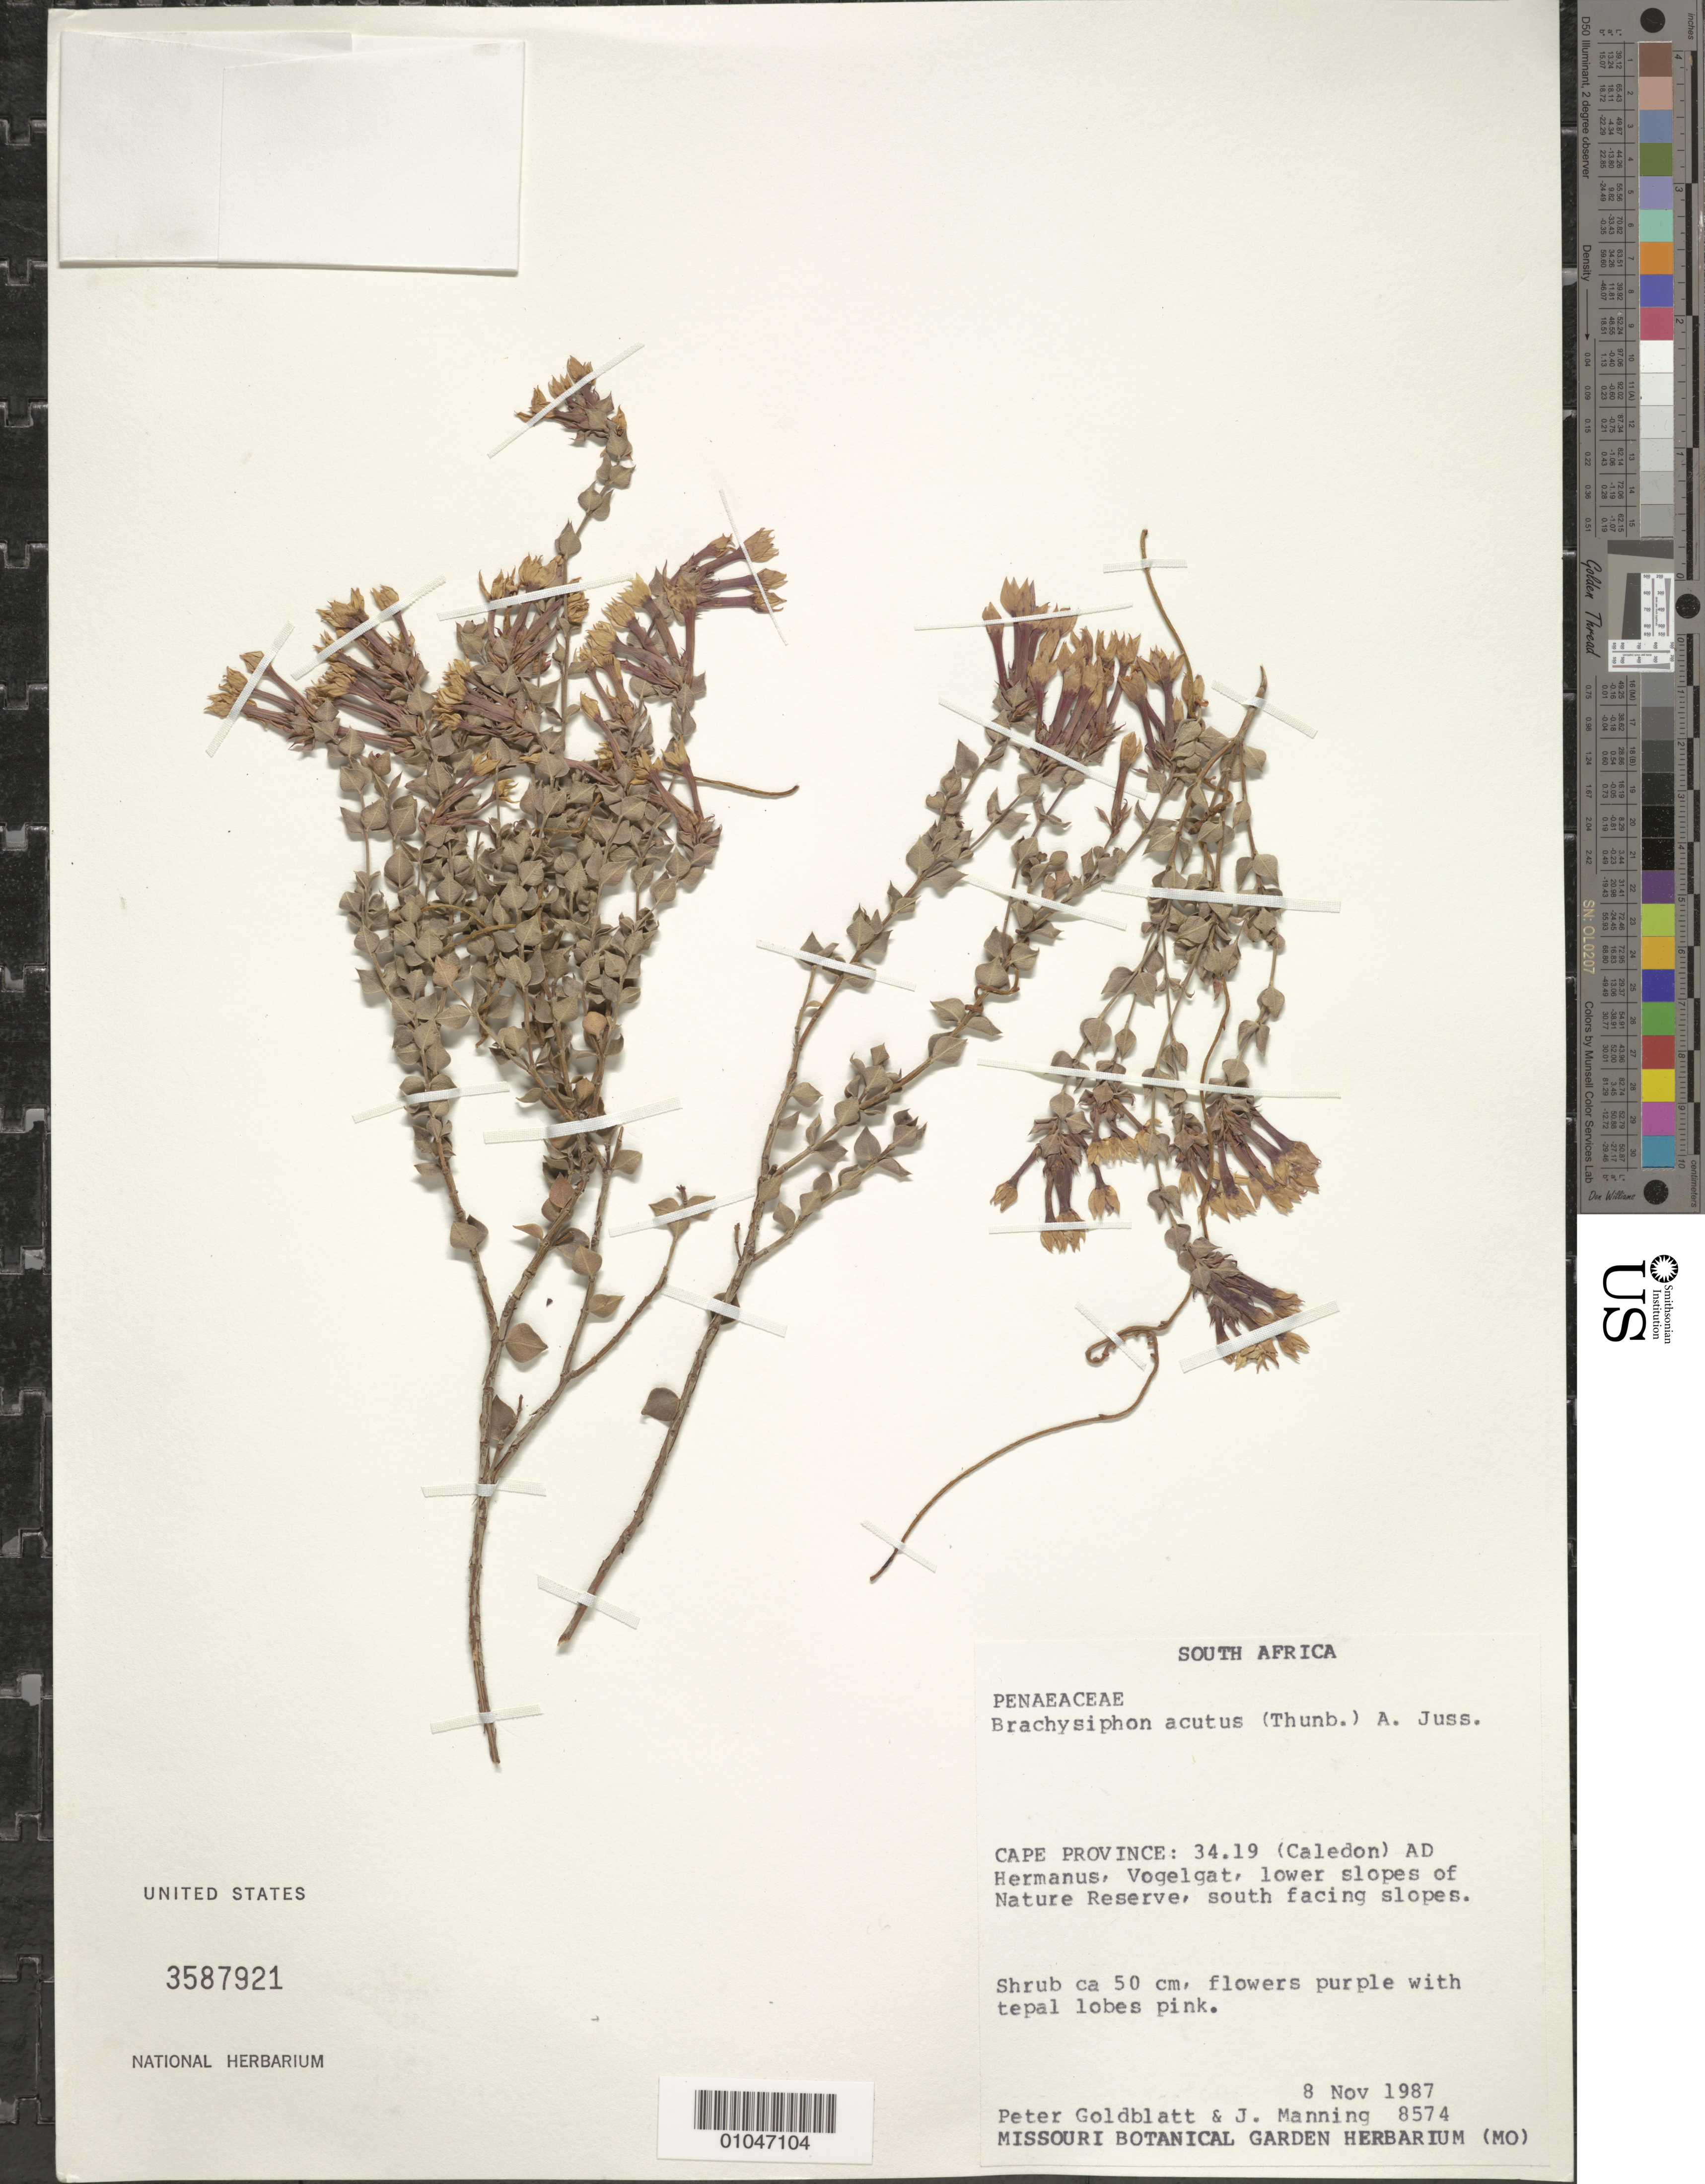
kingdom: Plantae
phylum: Tracheophyta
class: Magnoliopsida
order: Myrtales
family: Penaeaceae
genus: Brachysiphon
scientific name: Brachysiphon acutus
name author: (Thunb.) A. Juss.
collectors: P. Goldblatt & J. Manning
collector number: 8574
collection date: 1987-11-08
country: South Africa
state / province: Western Cape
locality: Lower slopes of Nature Reserve, (Caledon) AD Hermanus, Vogelgat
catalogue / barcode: US 3587921